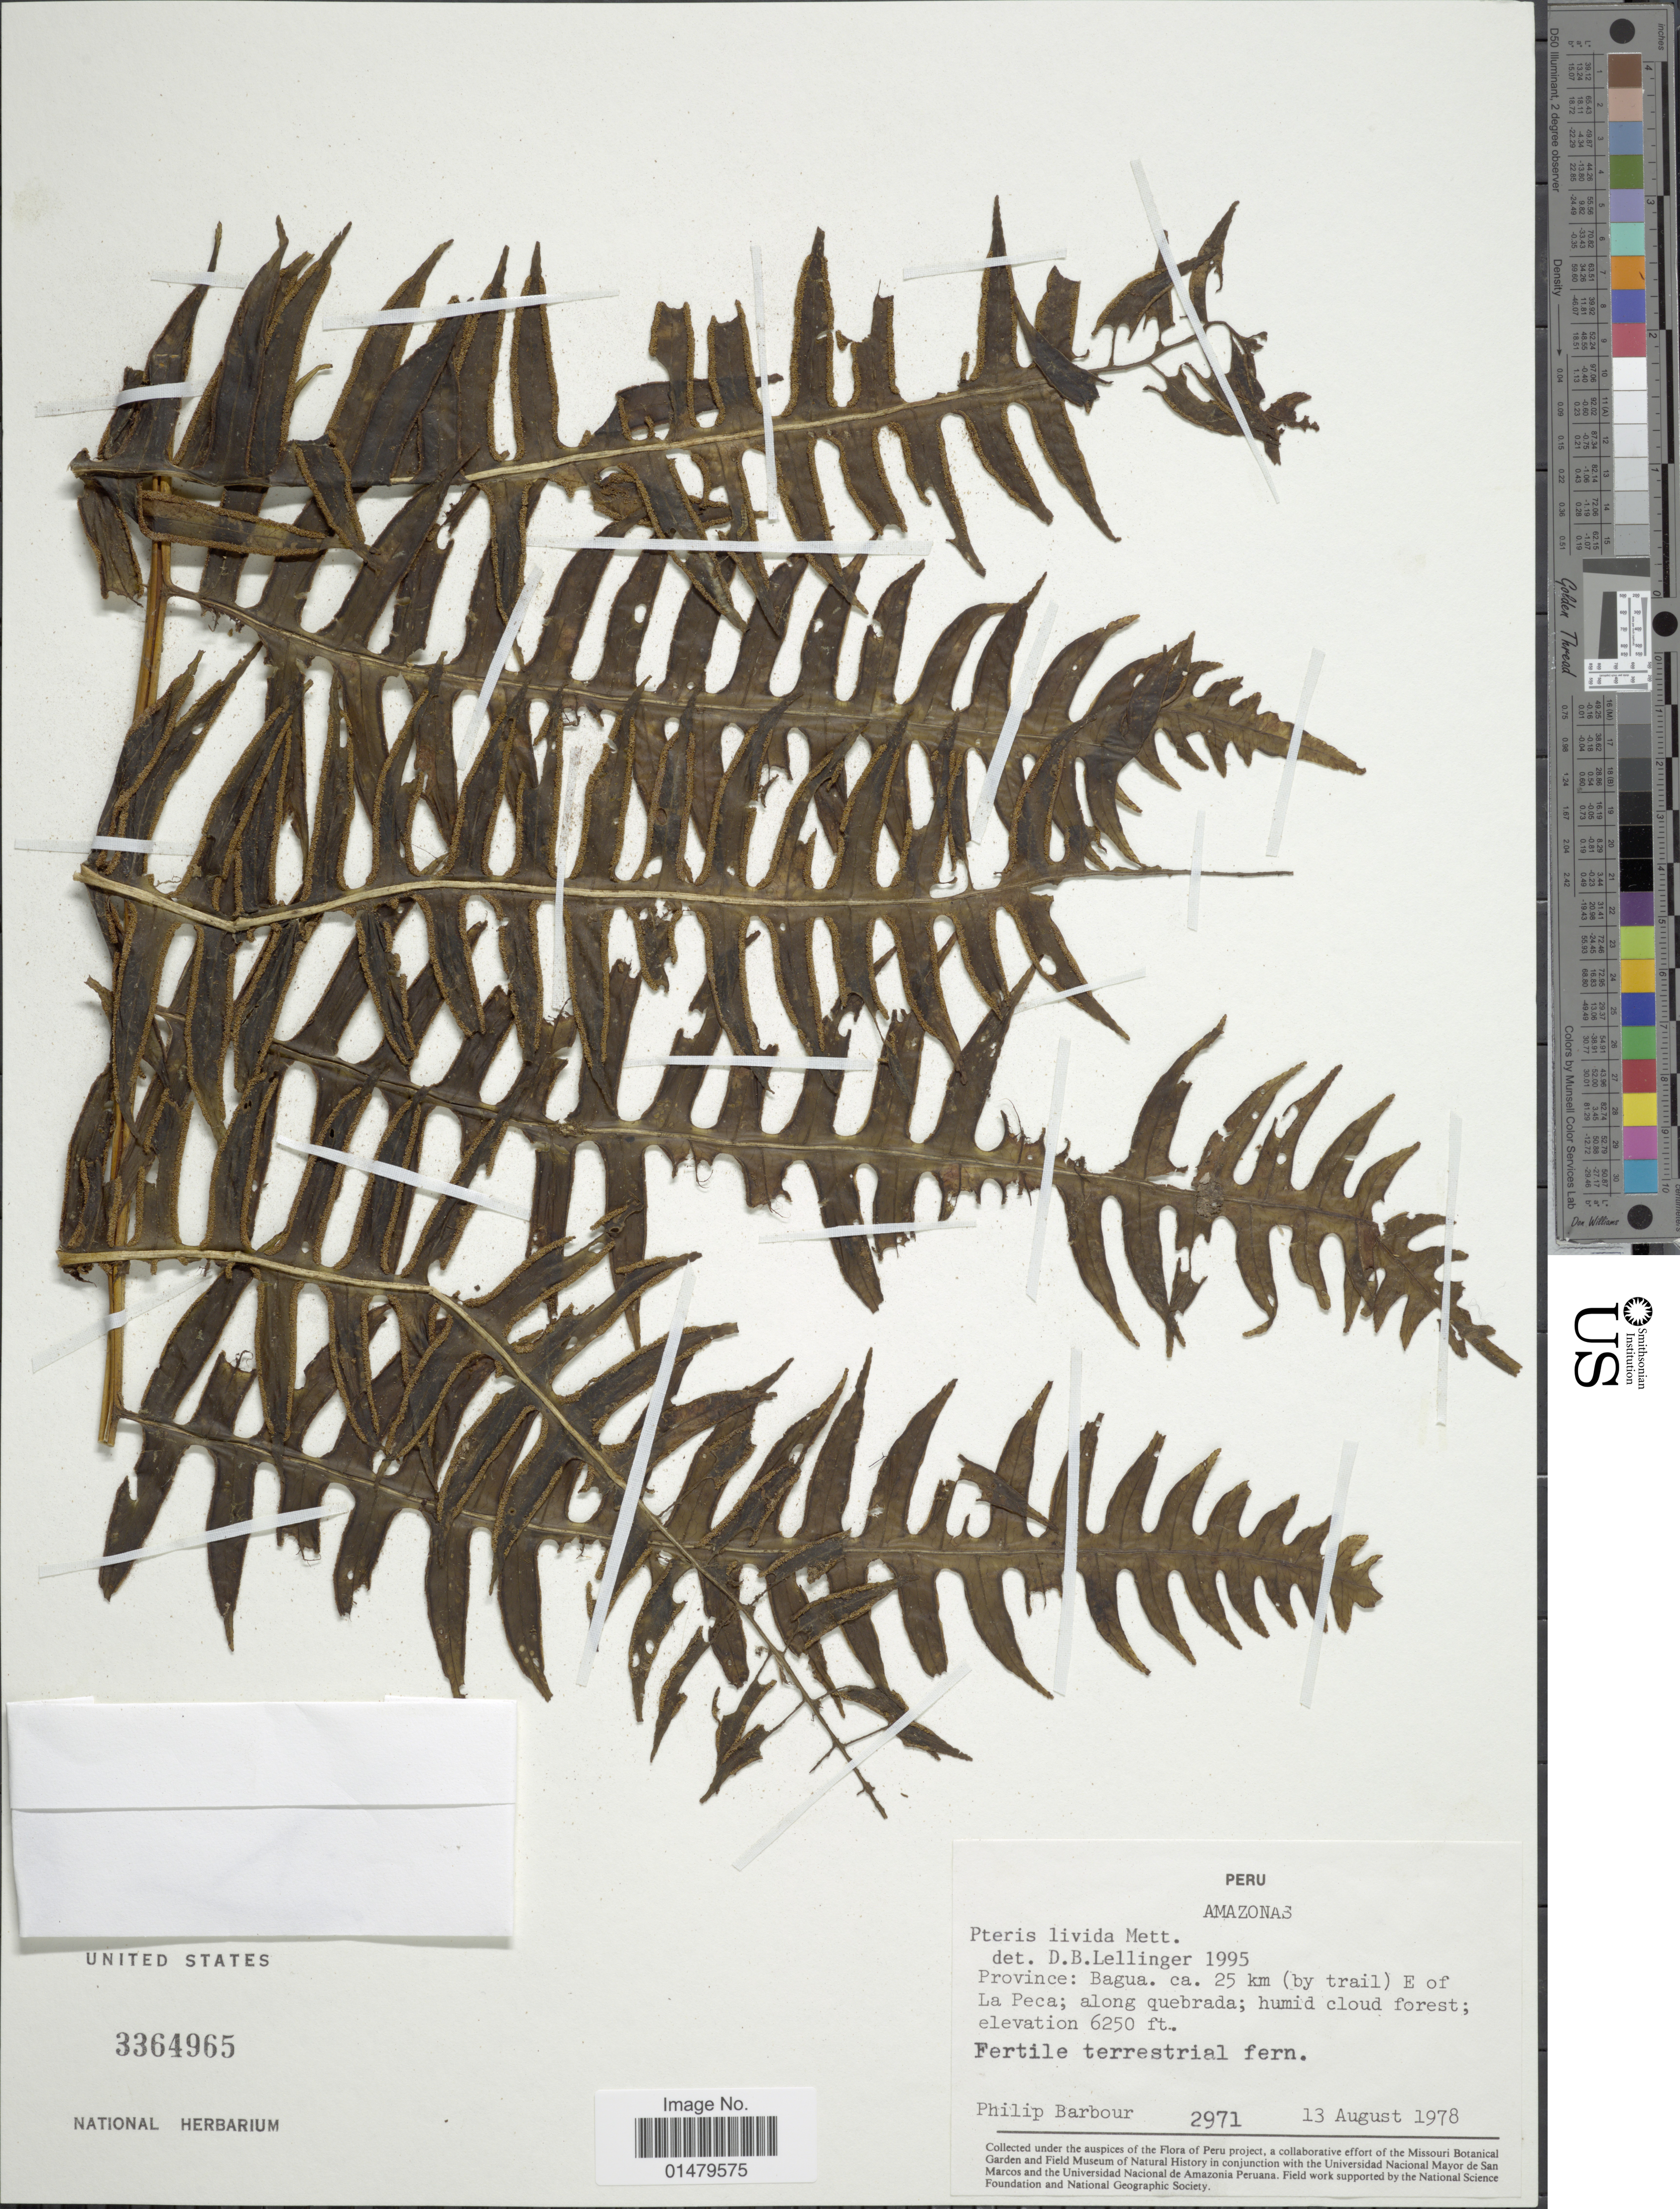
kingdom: Plantae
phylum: Tracheophyta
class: Polypodiopsida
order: Polypodiales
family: Pteridaceae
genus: Pteris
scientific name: Pteris livida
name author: Mett. in Triana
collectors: P. Barbour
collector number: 2971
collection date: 1978-08-13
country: Peru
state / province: Amazonas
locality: Province: Bagua. ca. 25 km (by trail) E of La Peca; along quebrada.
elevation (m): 1905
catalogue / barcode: US 3364965